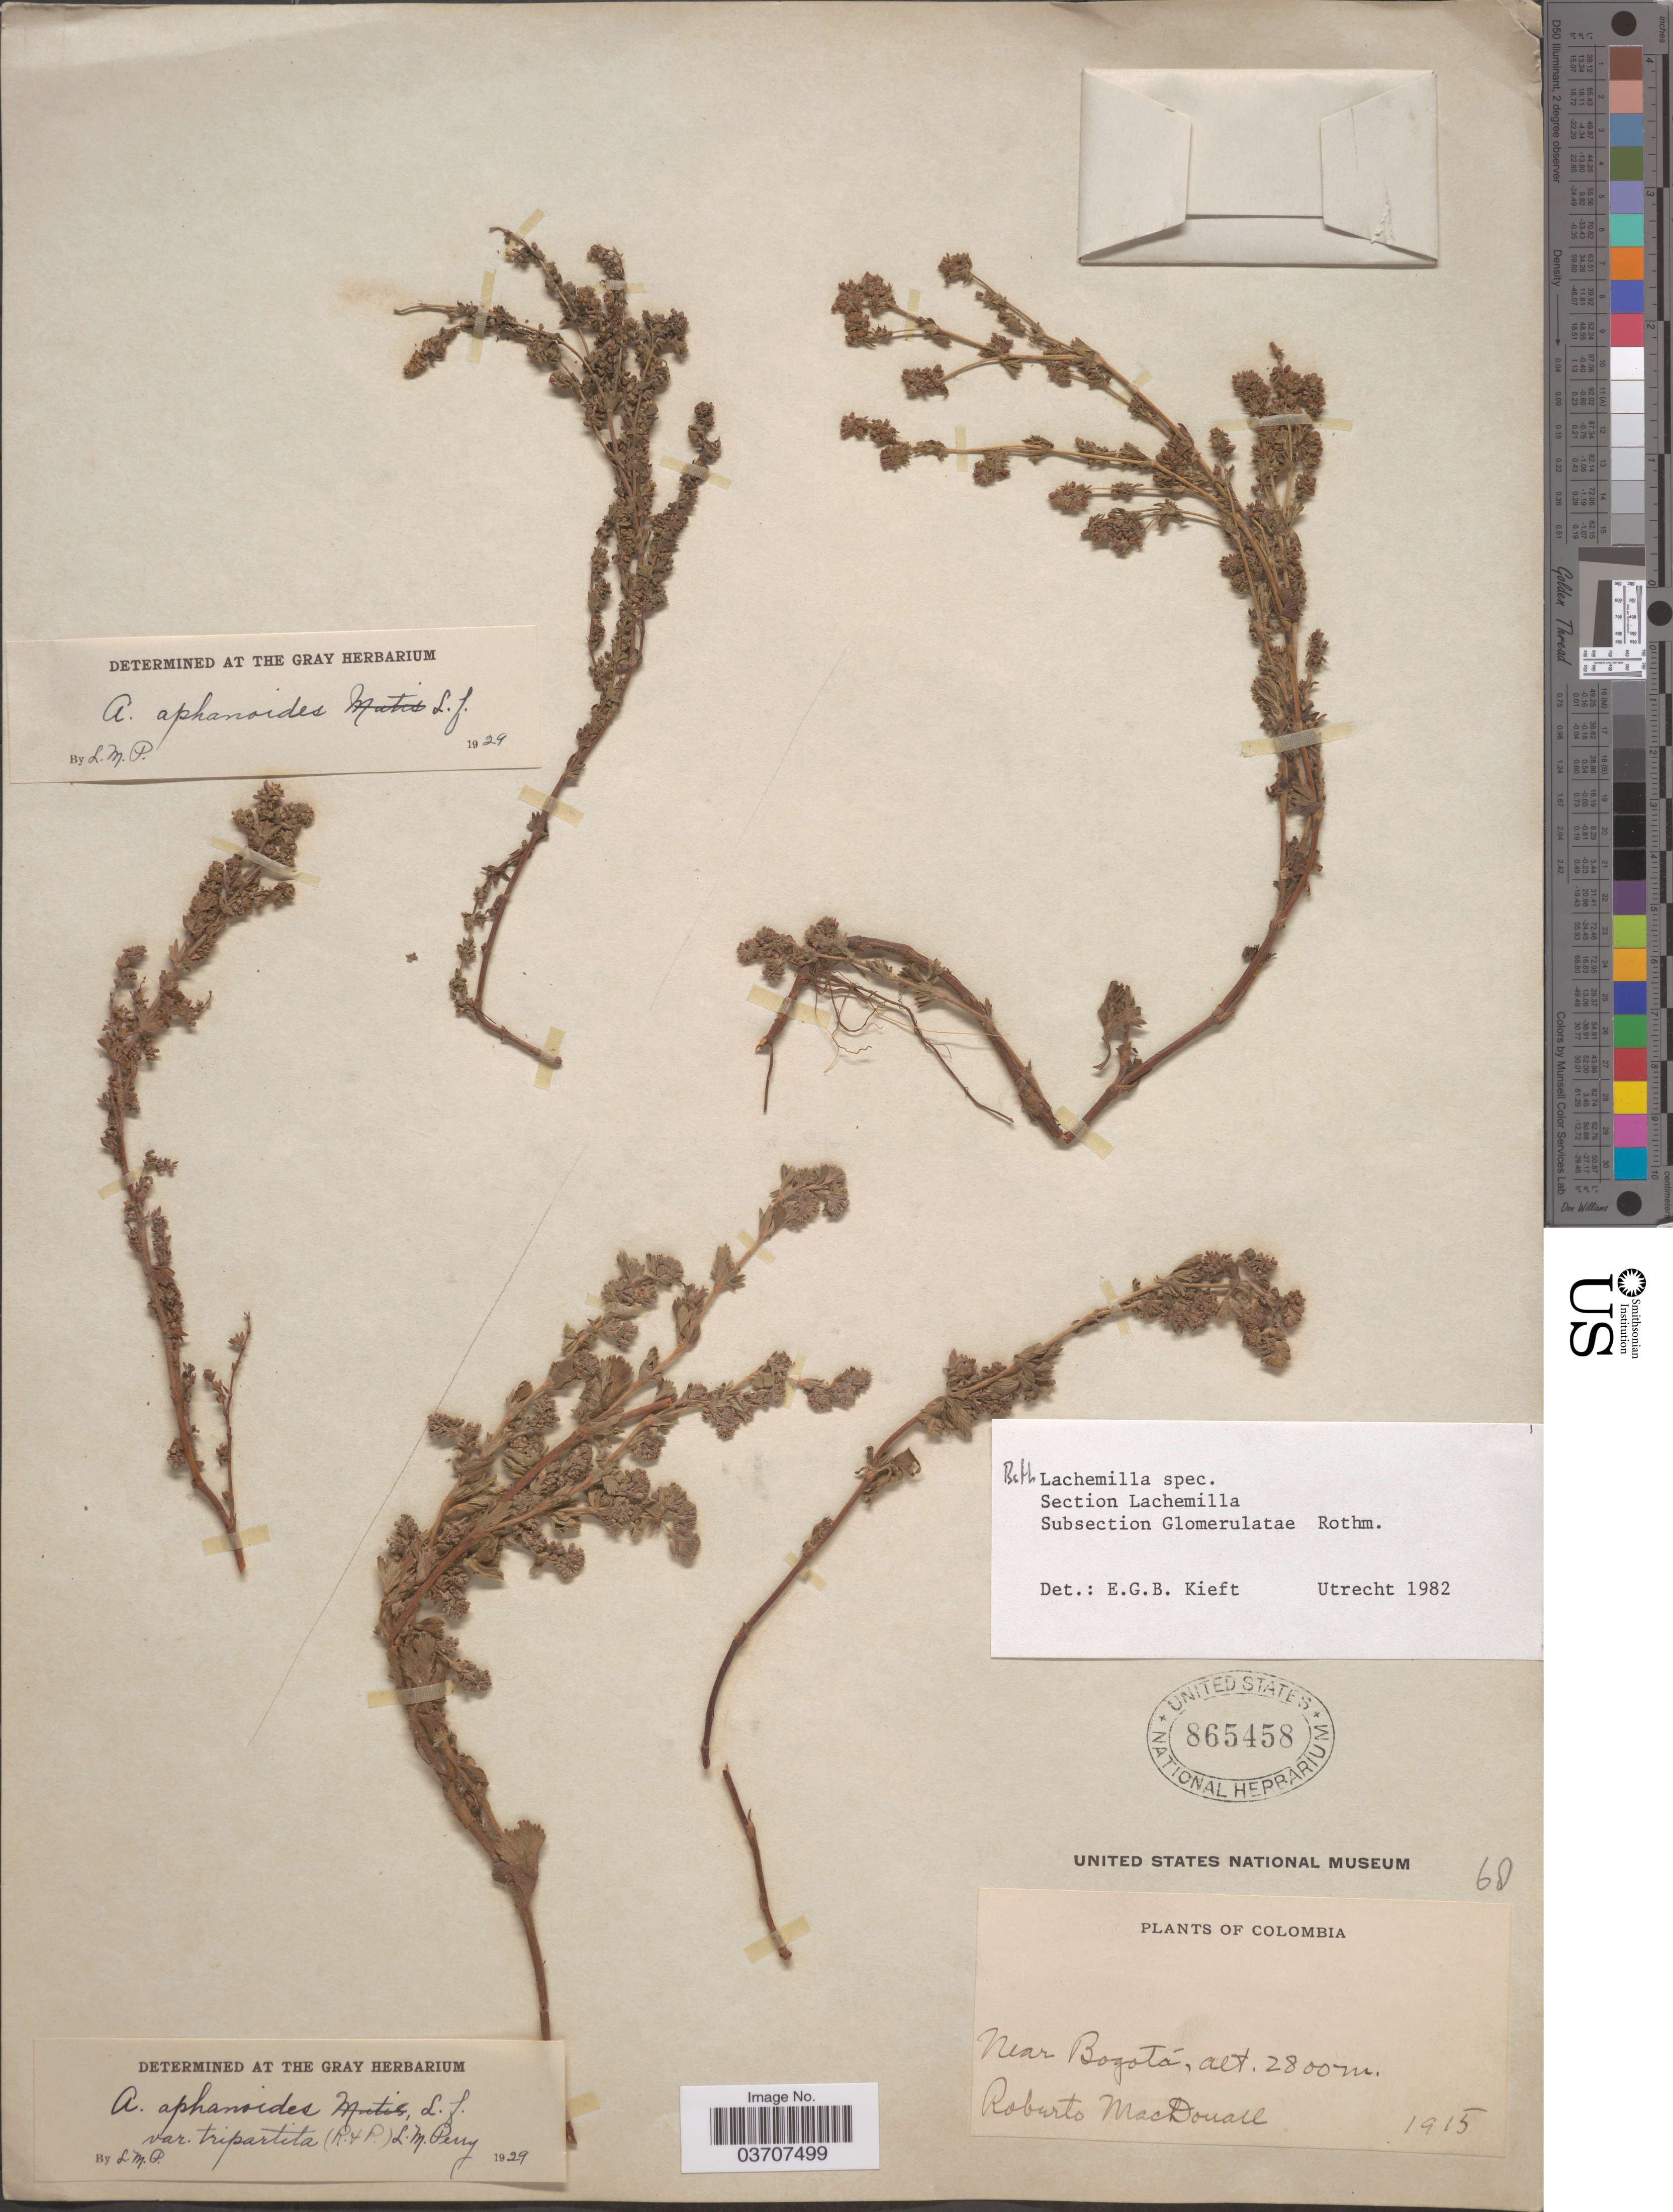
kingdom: Plantae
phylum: Tracheophyta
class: Magnoliopsida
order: Rosales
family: Rosaceae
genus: Lachemilla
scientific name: Lachemilla sp.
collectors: R. Macdonall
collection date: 1915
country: Colombia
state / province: Bogota D.C.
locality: Near Bogotá.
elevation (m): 2800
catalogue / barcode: US 865458